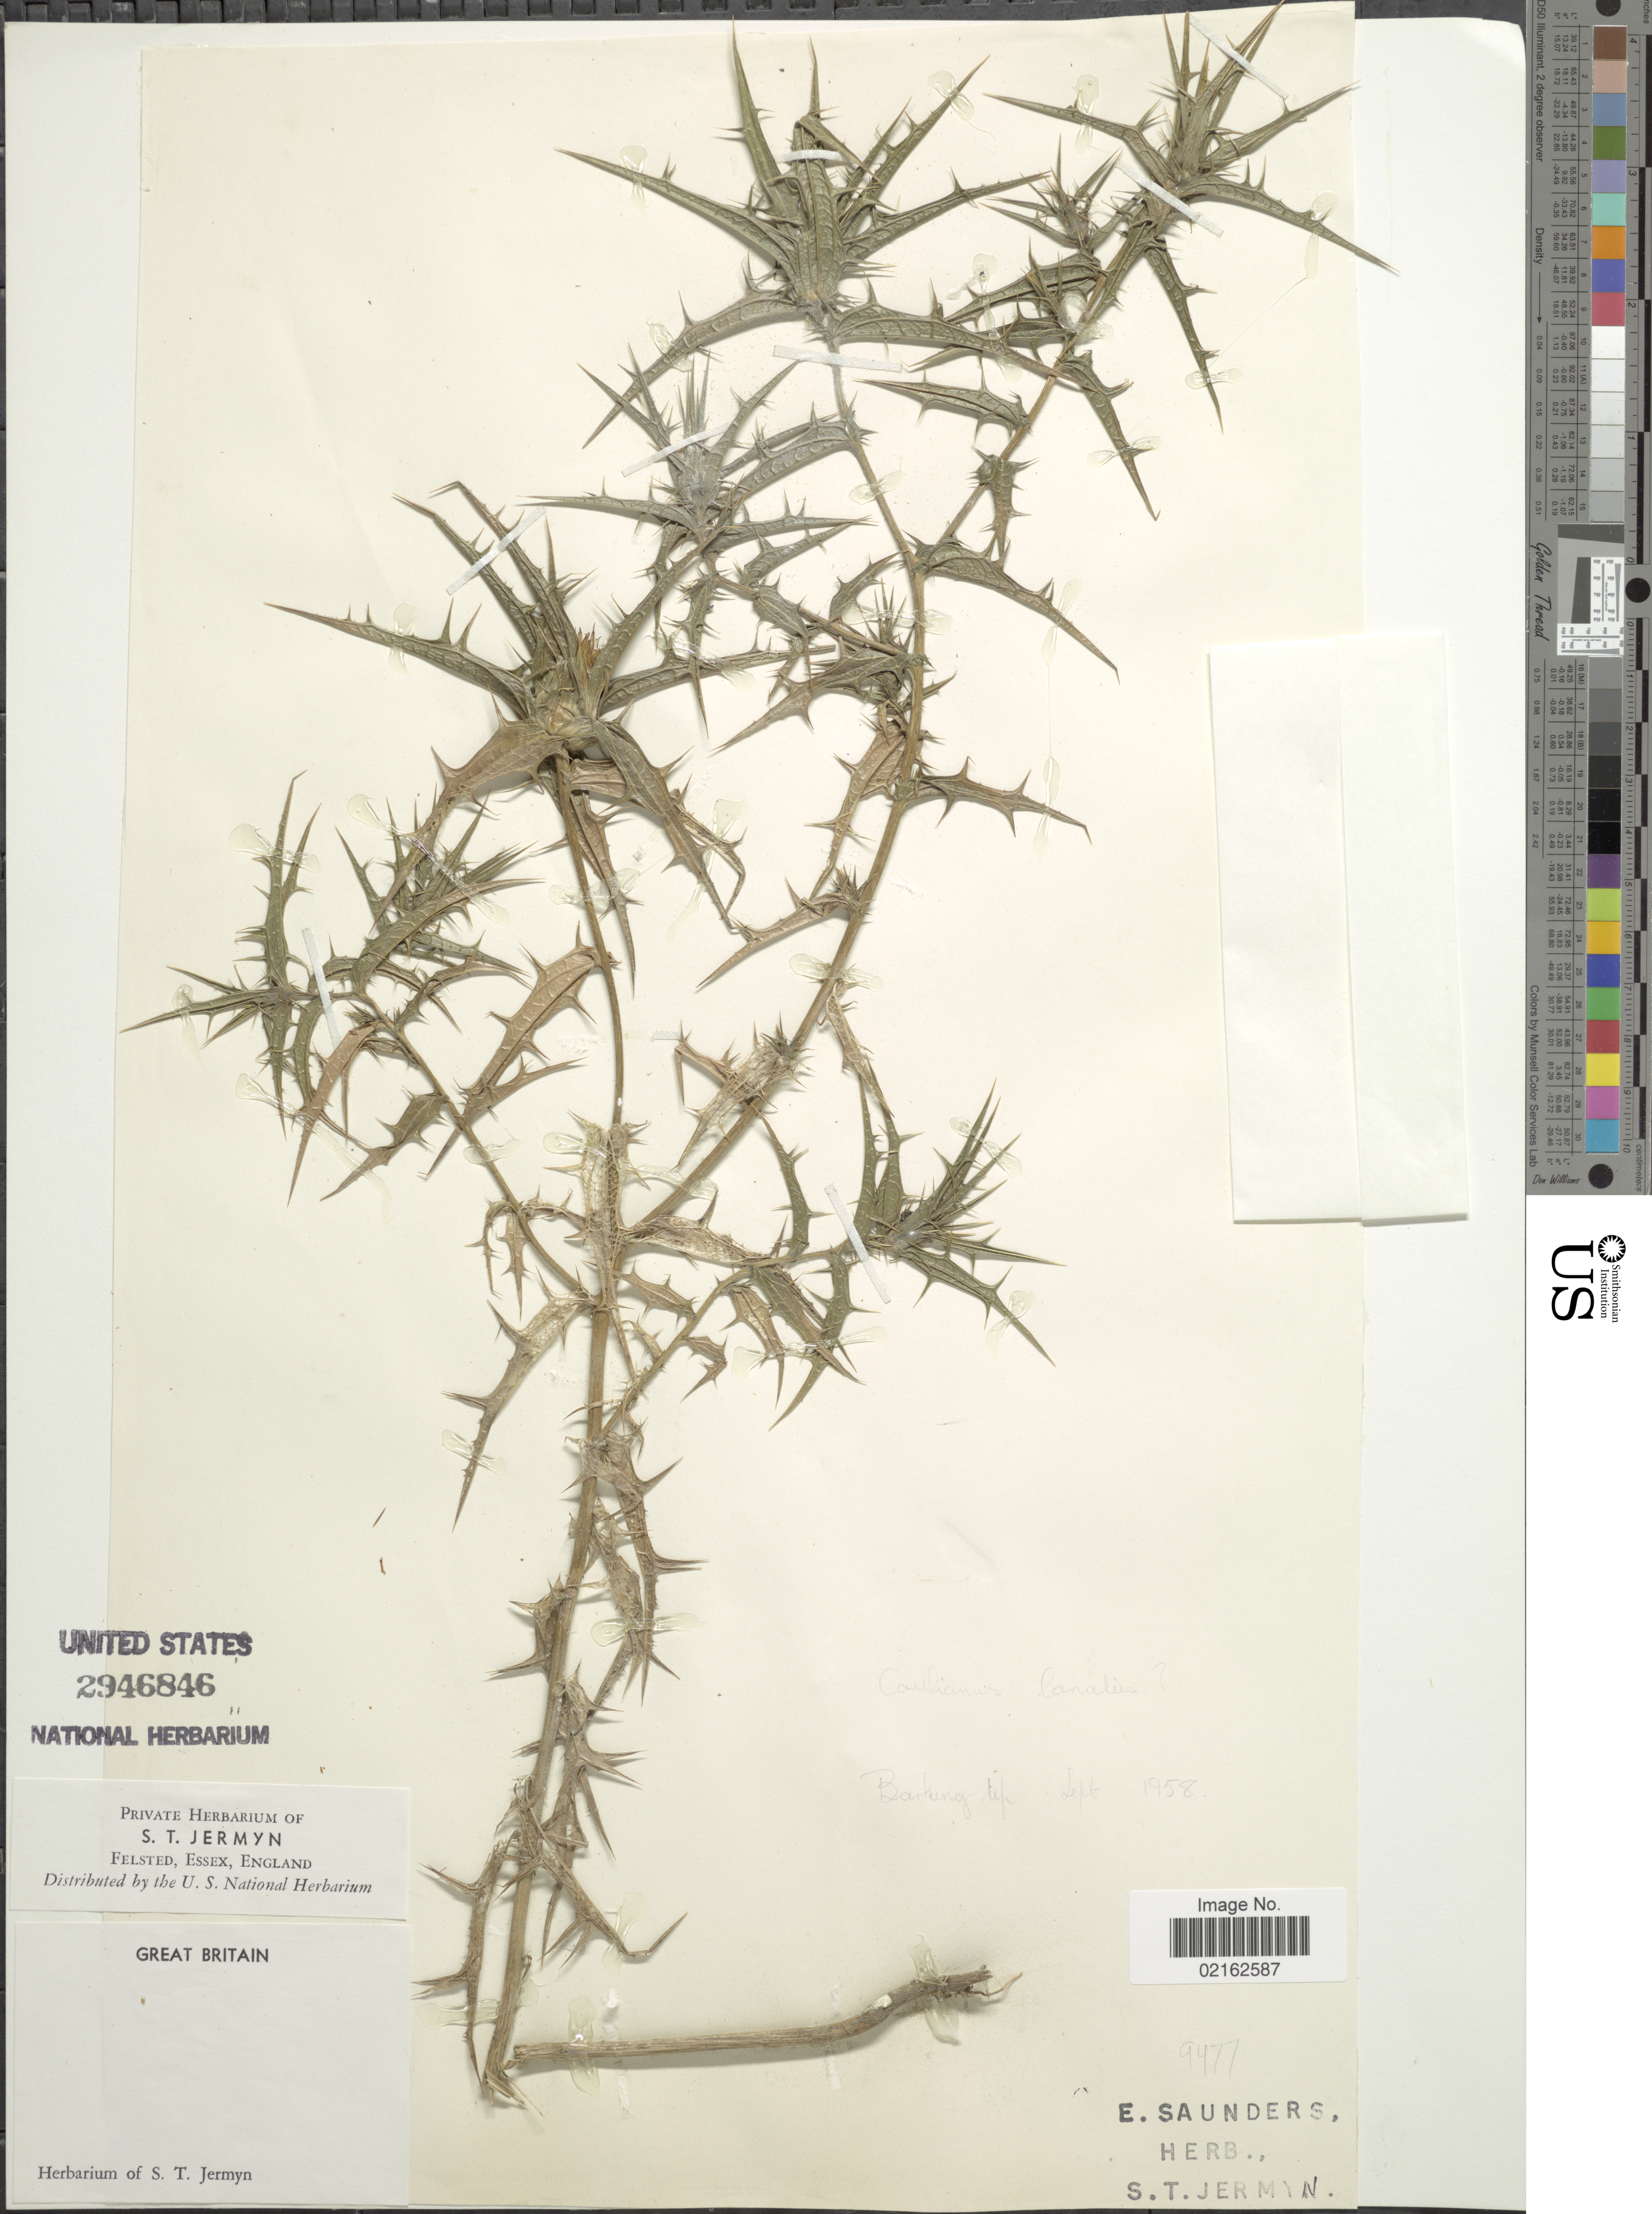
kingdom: Plantae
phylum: Tracheophyta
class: Magnoliopsida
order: Asterales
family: Asteraceae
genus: Carthamus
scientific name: Carthamus lanatus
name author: L.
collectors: E. Saunders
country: United Kingdom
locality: Great Britain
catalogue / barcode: US 2946846